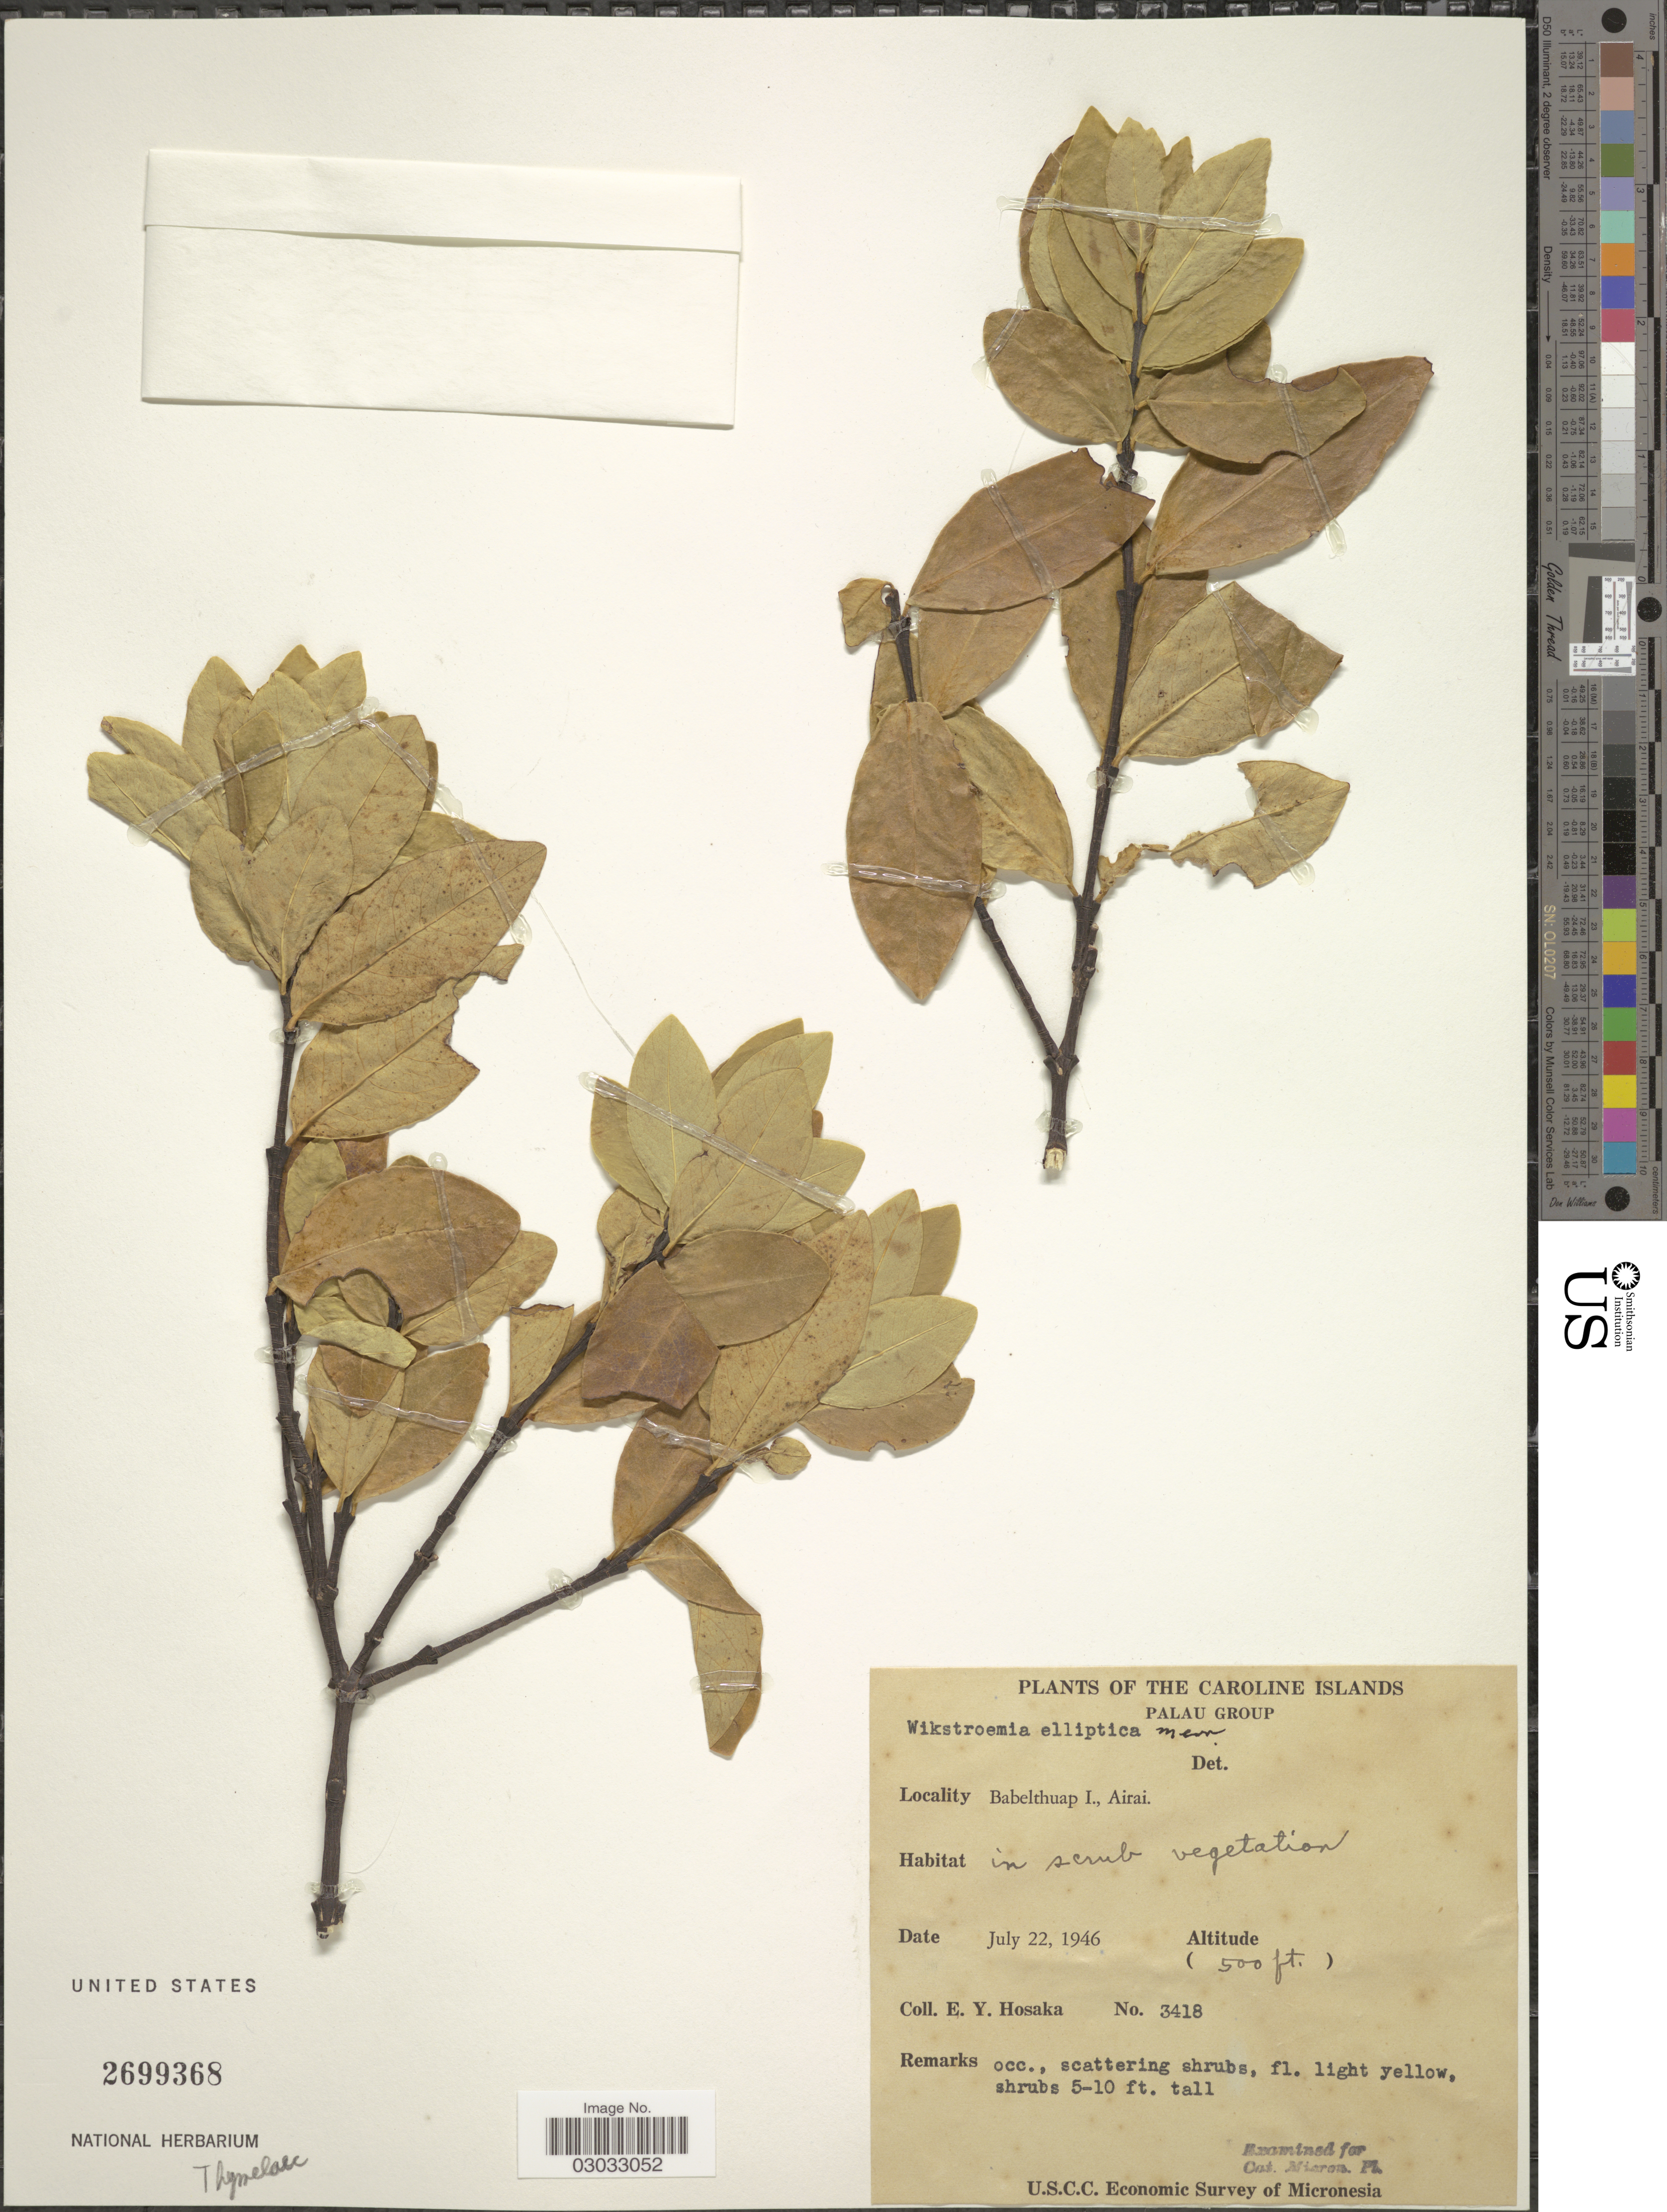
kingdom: Plantae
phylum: Tracheophyta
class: Magnoliopsida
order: Malvales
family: Thymelaeaceae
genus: Wikstroemia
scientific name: Wikstroemia elliptica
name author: Merr.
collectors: E. Y. Hosaka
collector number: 3418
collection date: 1946-07-22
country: Palau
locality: The Caroline Islands, Palau Group, Babelthuap I., Airai.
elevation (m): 152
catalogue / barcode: US 2699368